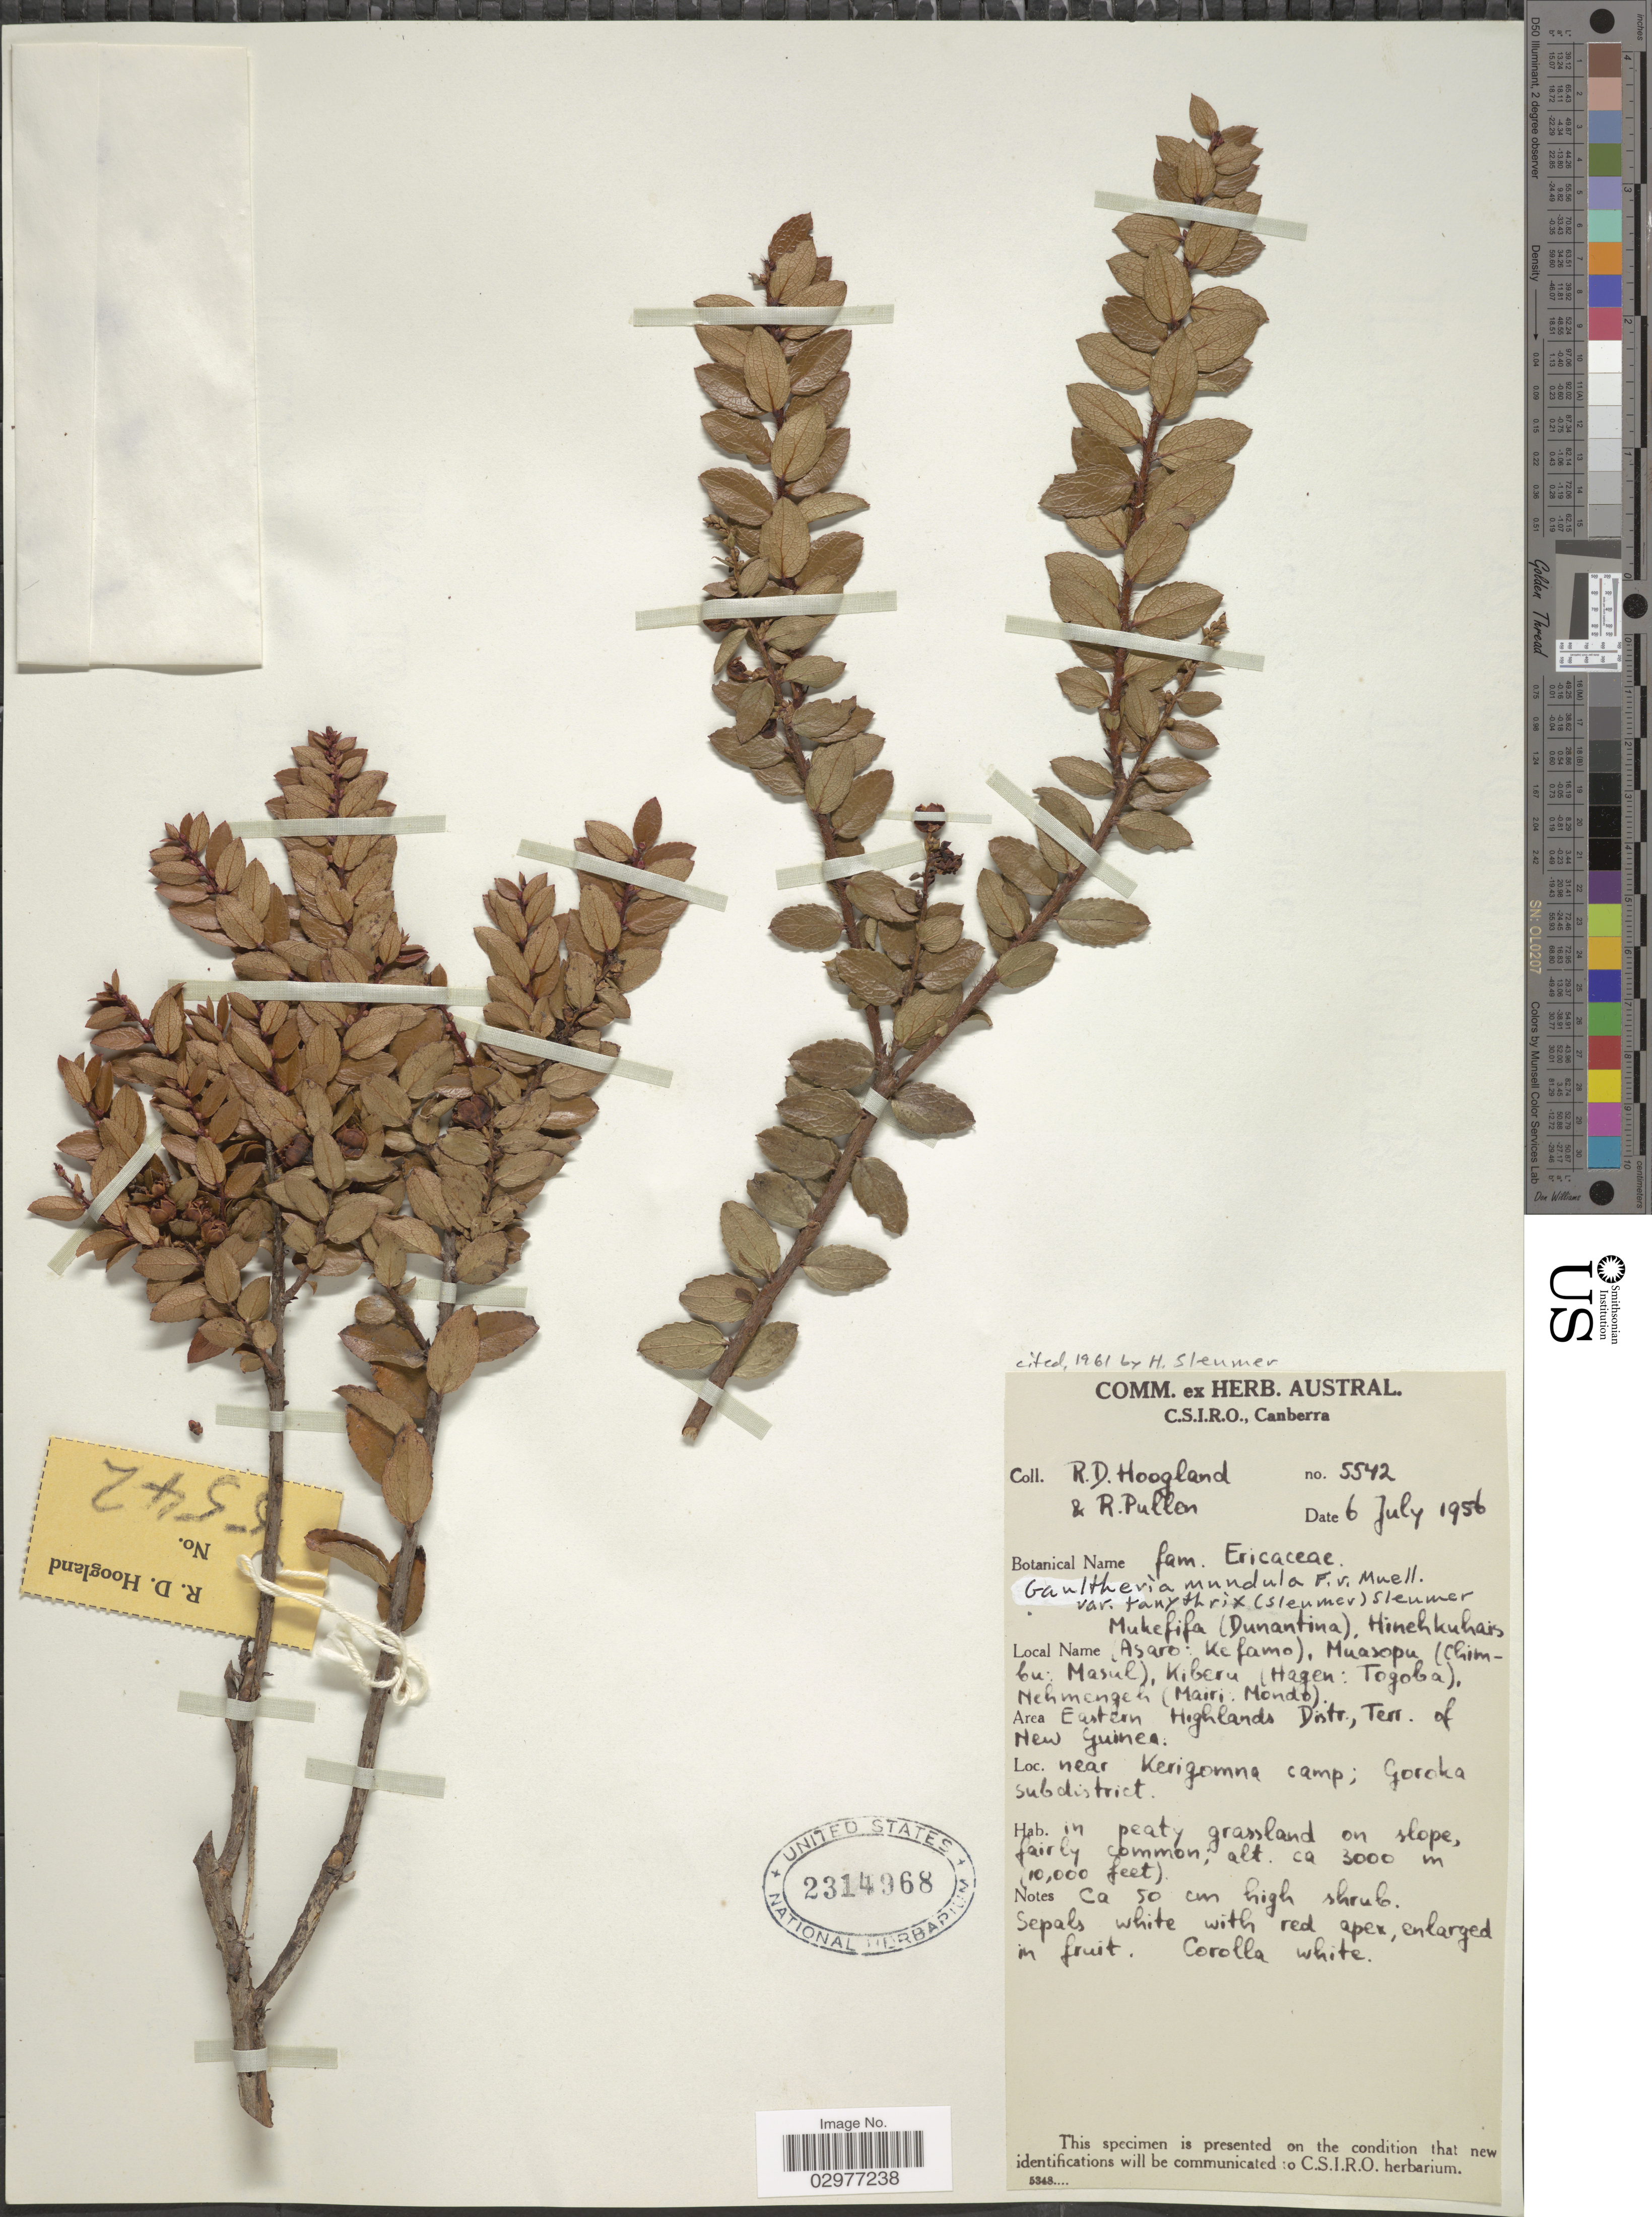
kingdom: Plantae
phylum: Tracheophyta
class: Magnoliopsida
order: Ericales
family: Ericaceae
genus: Gaultheria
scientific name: Gaultheria mundula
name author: F. Muell.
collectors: R. D. Hoogland & R. Pullen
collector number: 5542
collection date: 1956-07-06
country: Papua New Guinea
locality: Eastern Highlands Distr., Terr. of New Guinea, near Kerigomna camp; Goroka subdistrict.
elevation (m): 3000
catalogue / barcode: US 2314968